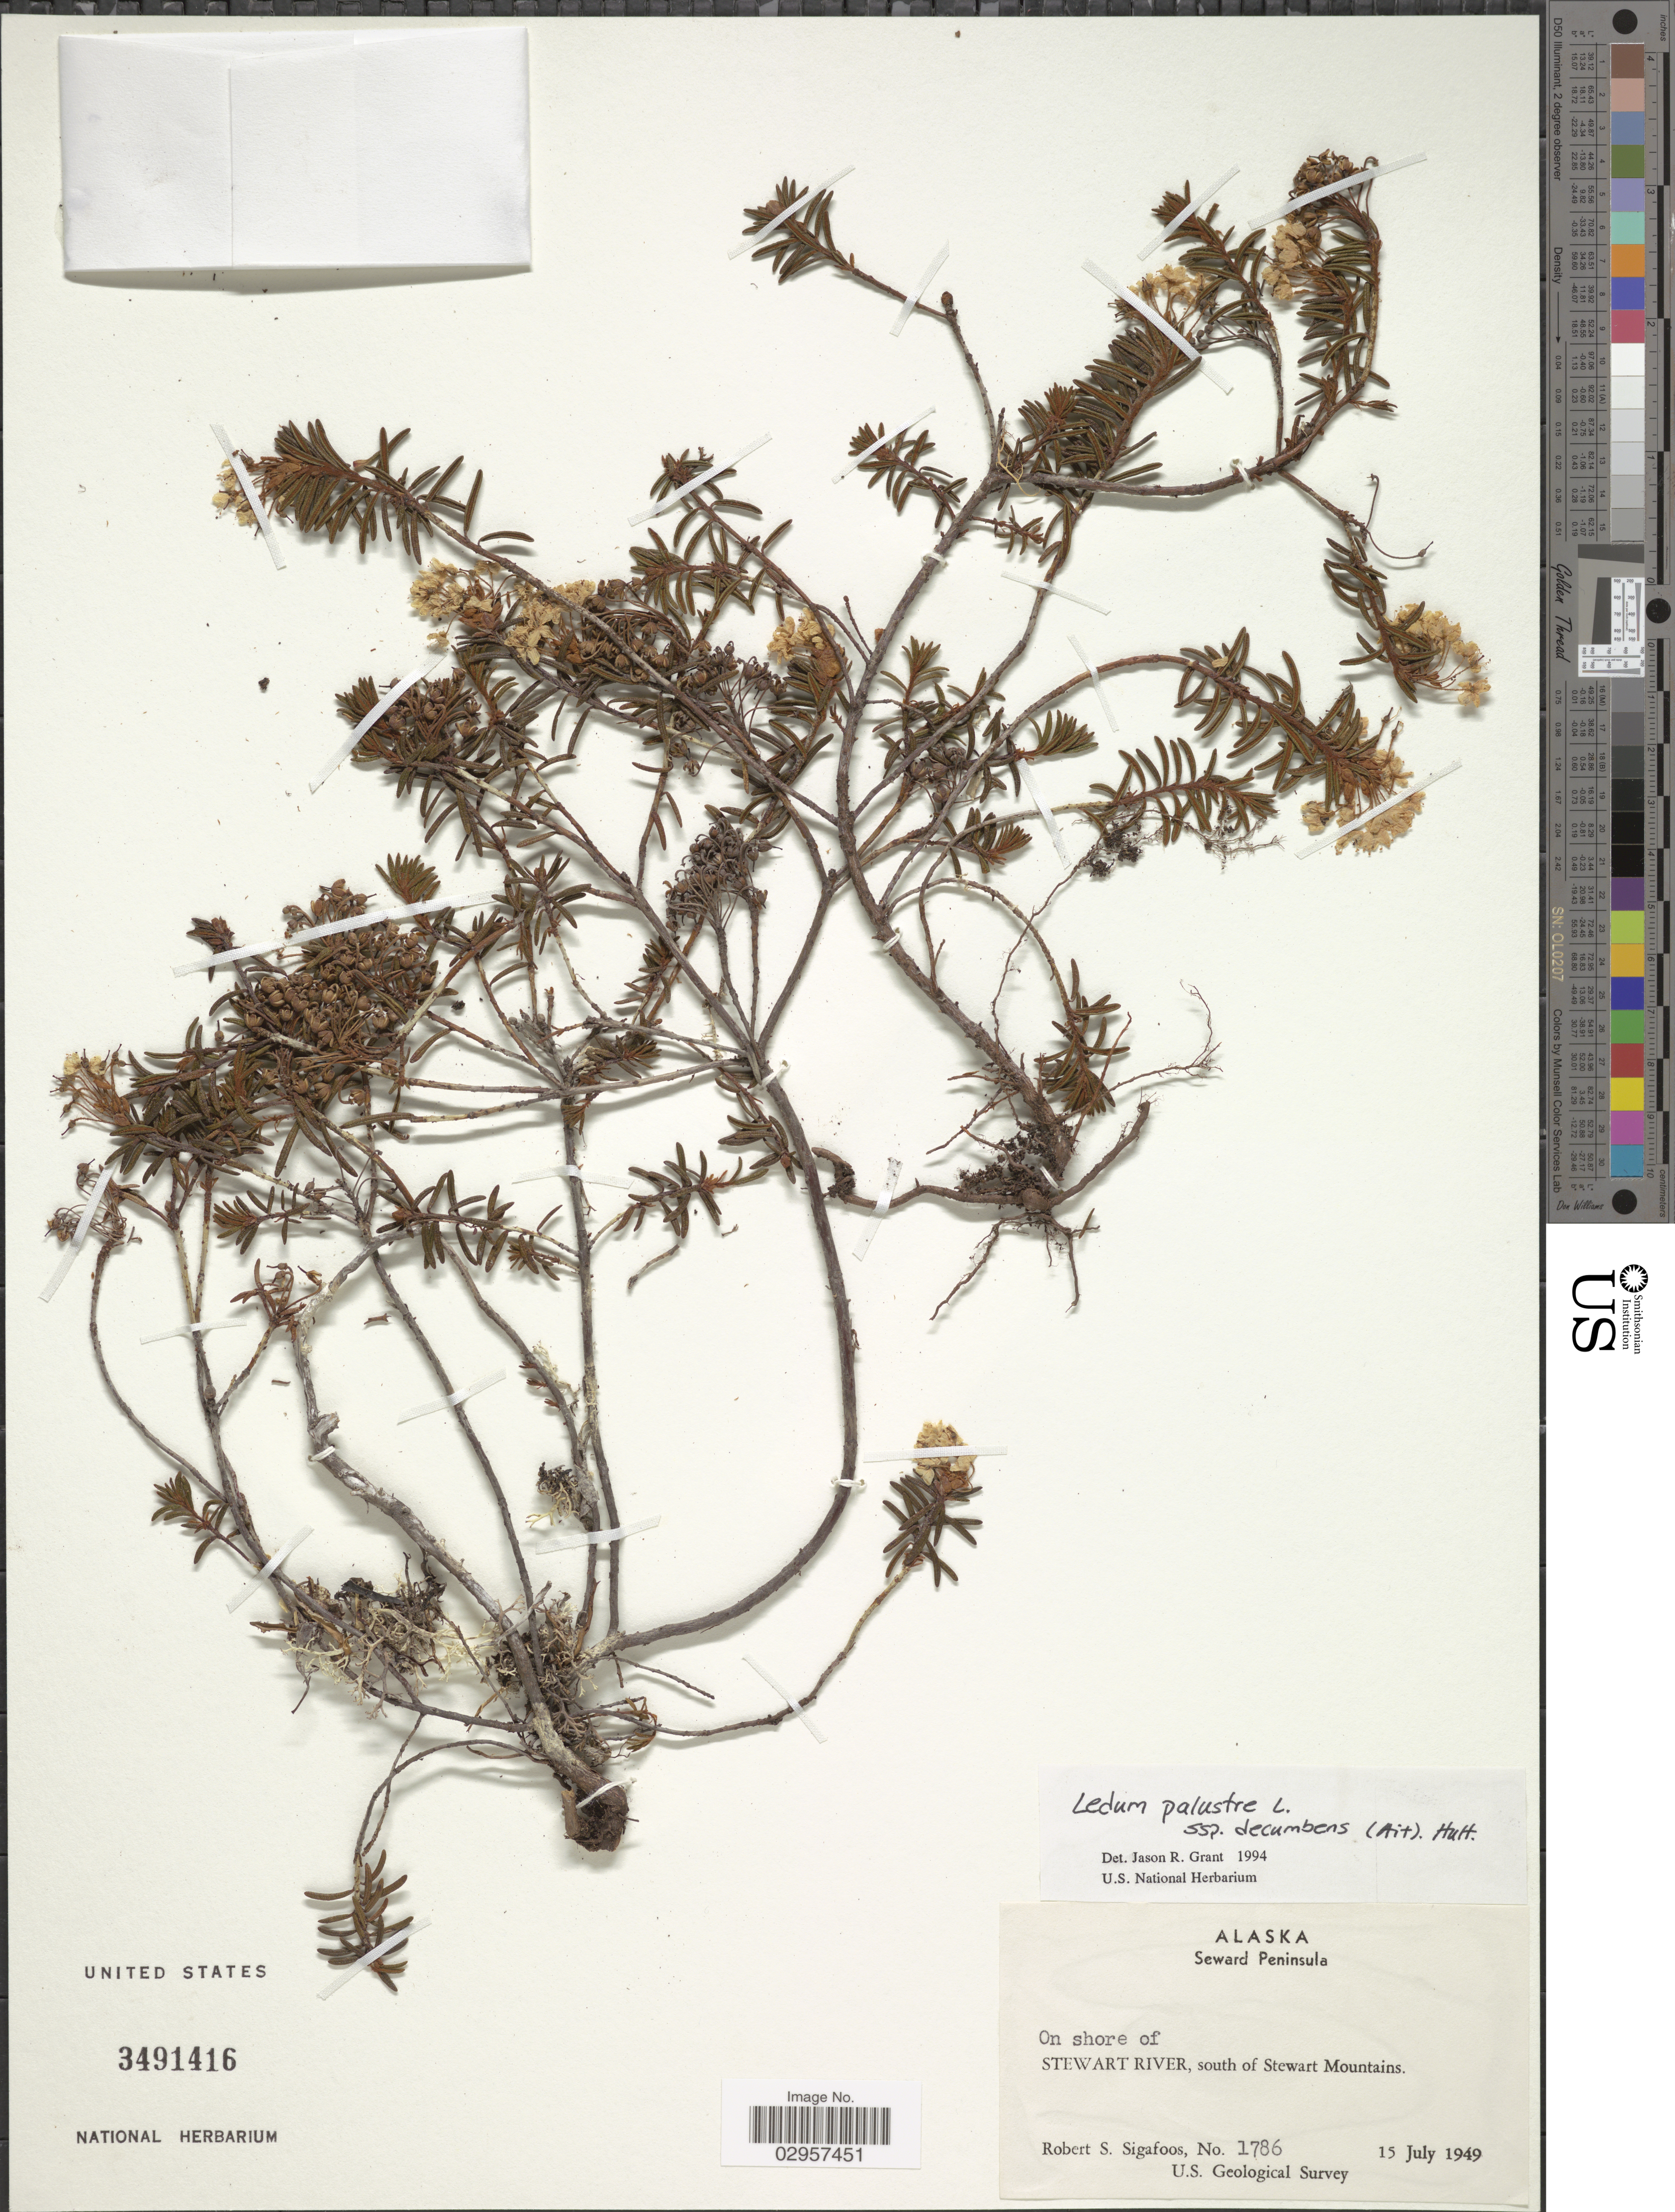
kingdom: Plantae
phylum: Tracheophyta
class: Magnoliopsida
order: Ericales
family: Ericaceae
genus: Ledum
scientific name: Ledum palustre subsp. decumbens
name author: (Aiton) Hultén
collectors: R. Sigafoos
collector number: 1786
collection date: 1949-07-15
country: United States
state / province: Alaska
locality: Seward Peninsula, On shore of Stewart River, south of Stewart Mountains.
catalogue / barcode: US 3491416